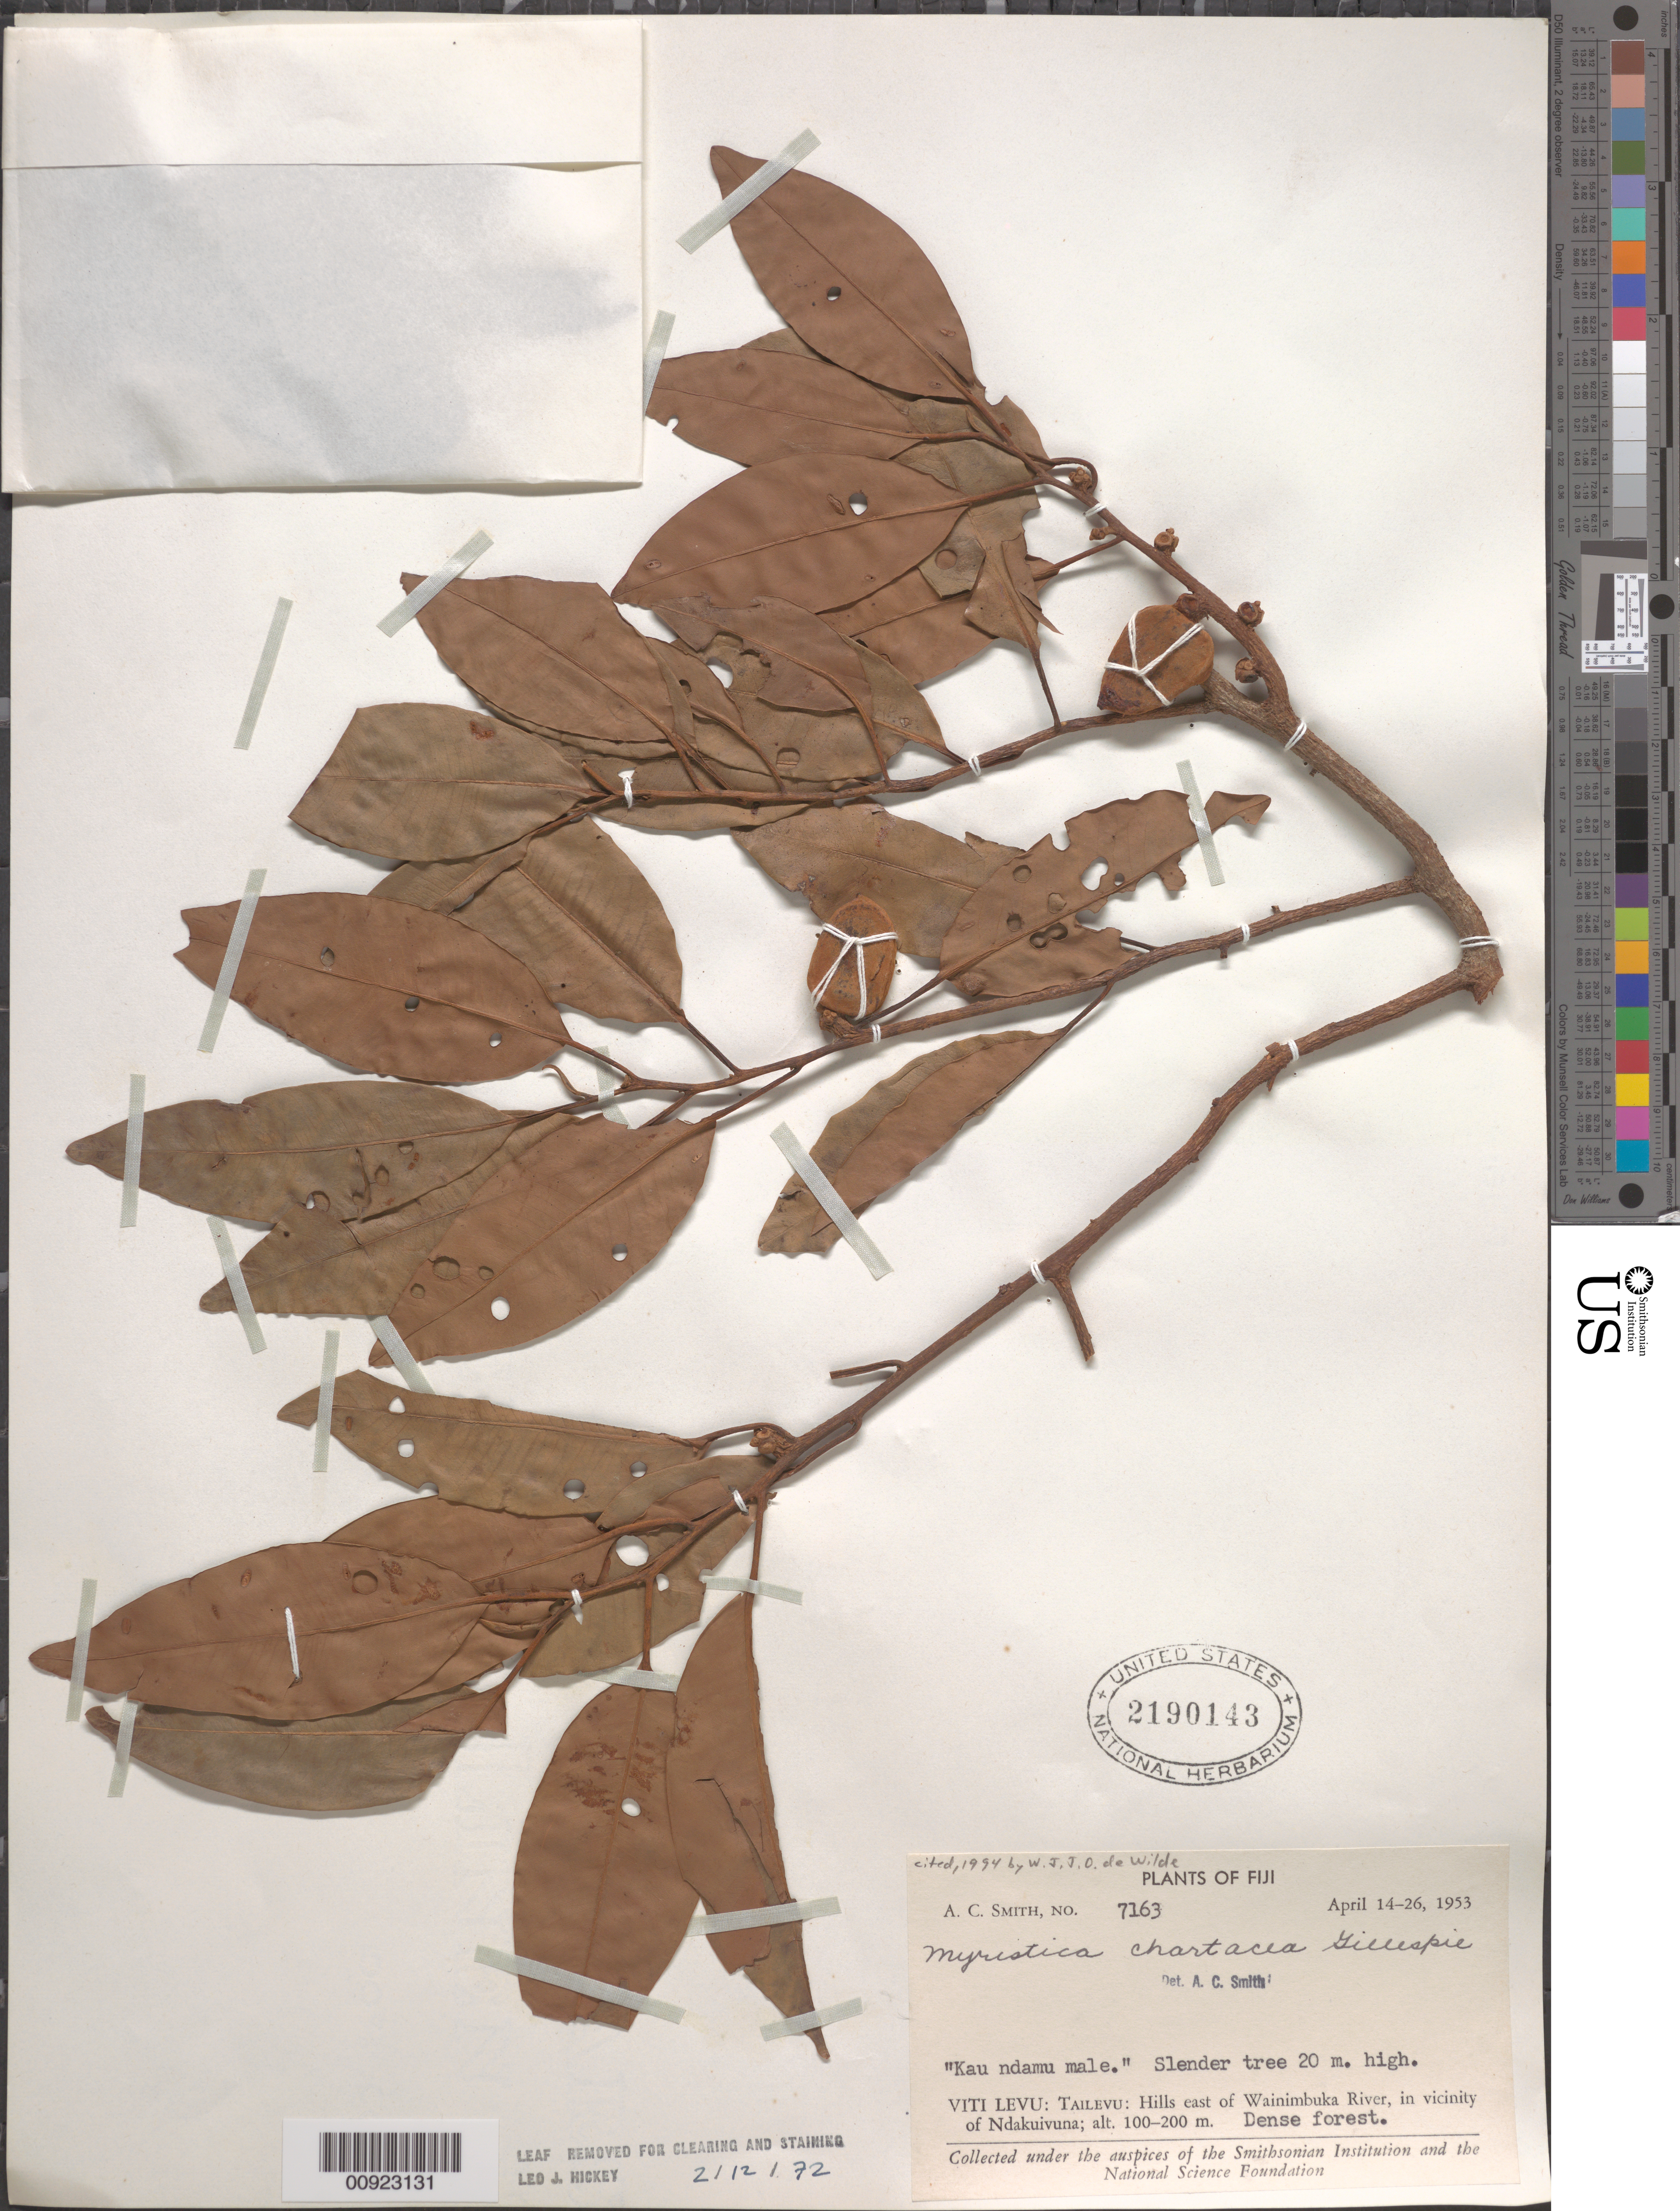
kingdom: Plantae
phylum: Tracheophyta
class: Magnoliopsida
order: Magnoliales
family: Myristicaceae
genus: Myristica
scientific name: Myristica chartacea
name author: Gillespie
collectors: C. A. Smith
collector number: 7163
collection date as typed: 14 Apr 1953 to 26 Apr 1953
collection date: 1953-04-14/1953-04-26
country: Fiji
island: Viti Levu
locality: Tailevu: Hills east of wainimbuka river, in vicinity of Ndakuivuna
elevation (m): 100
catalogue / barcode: US 2190143